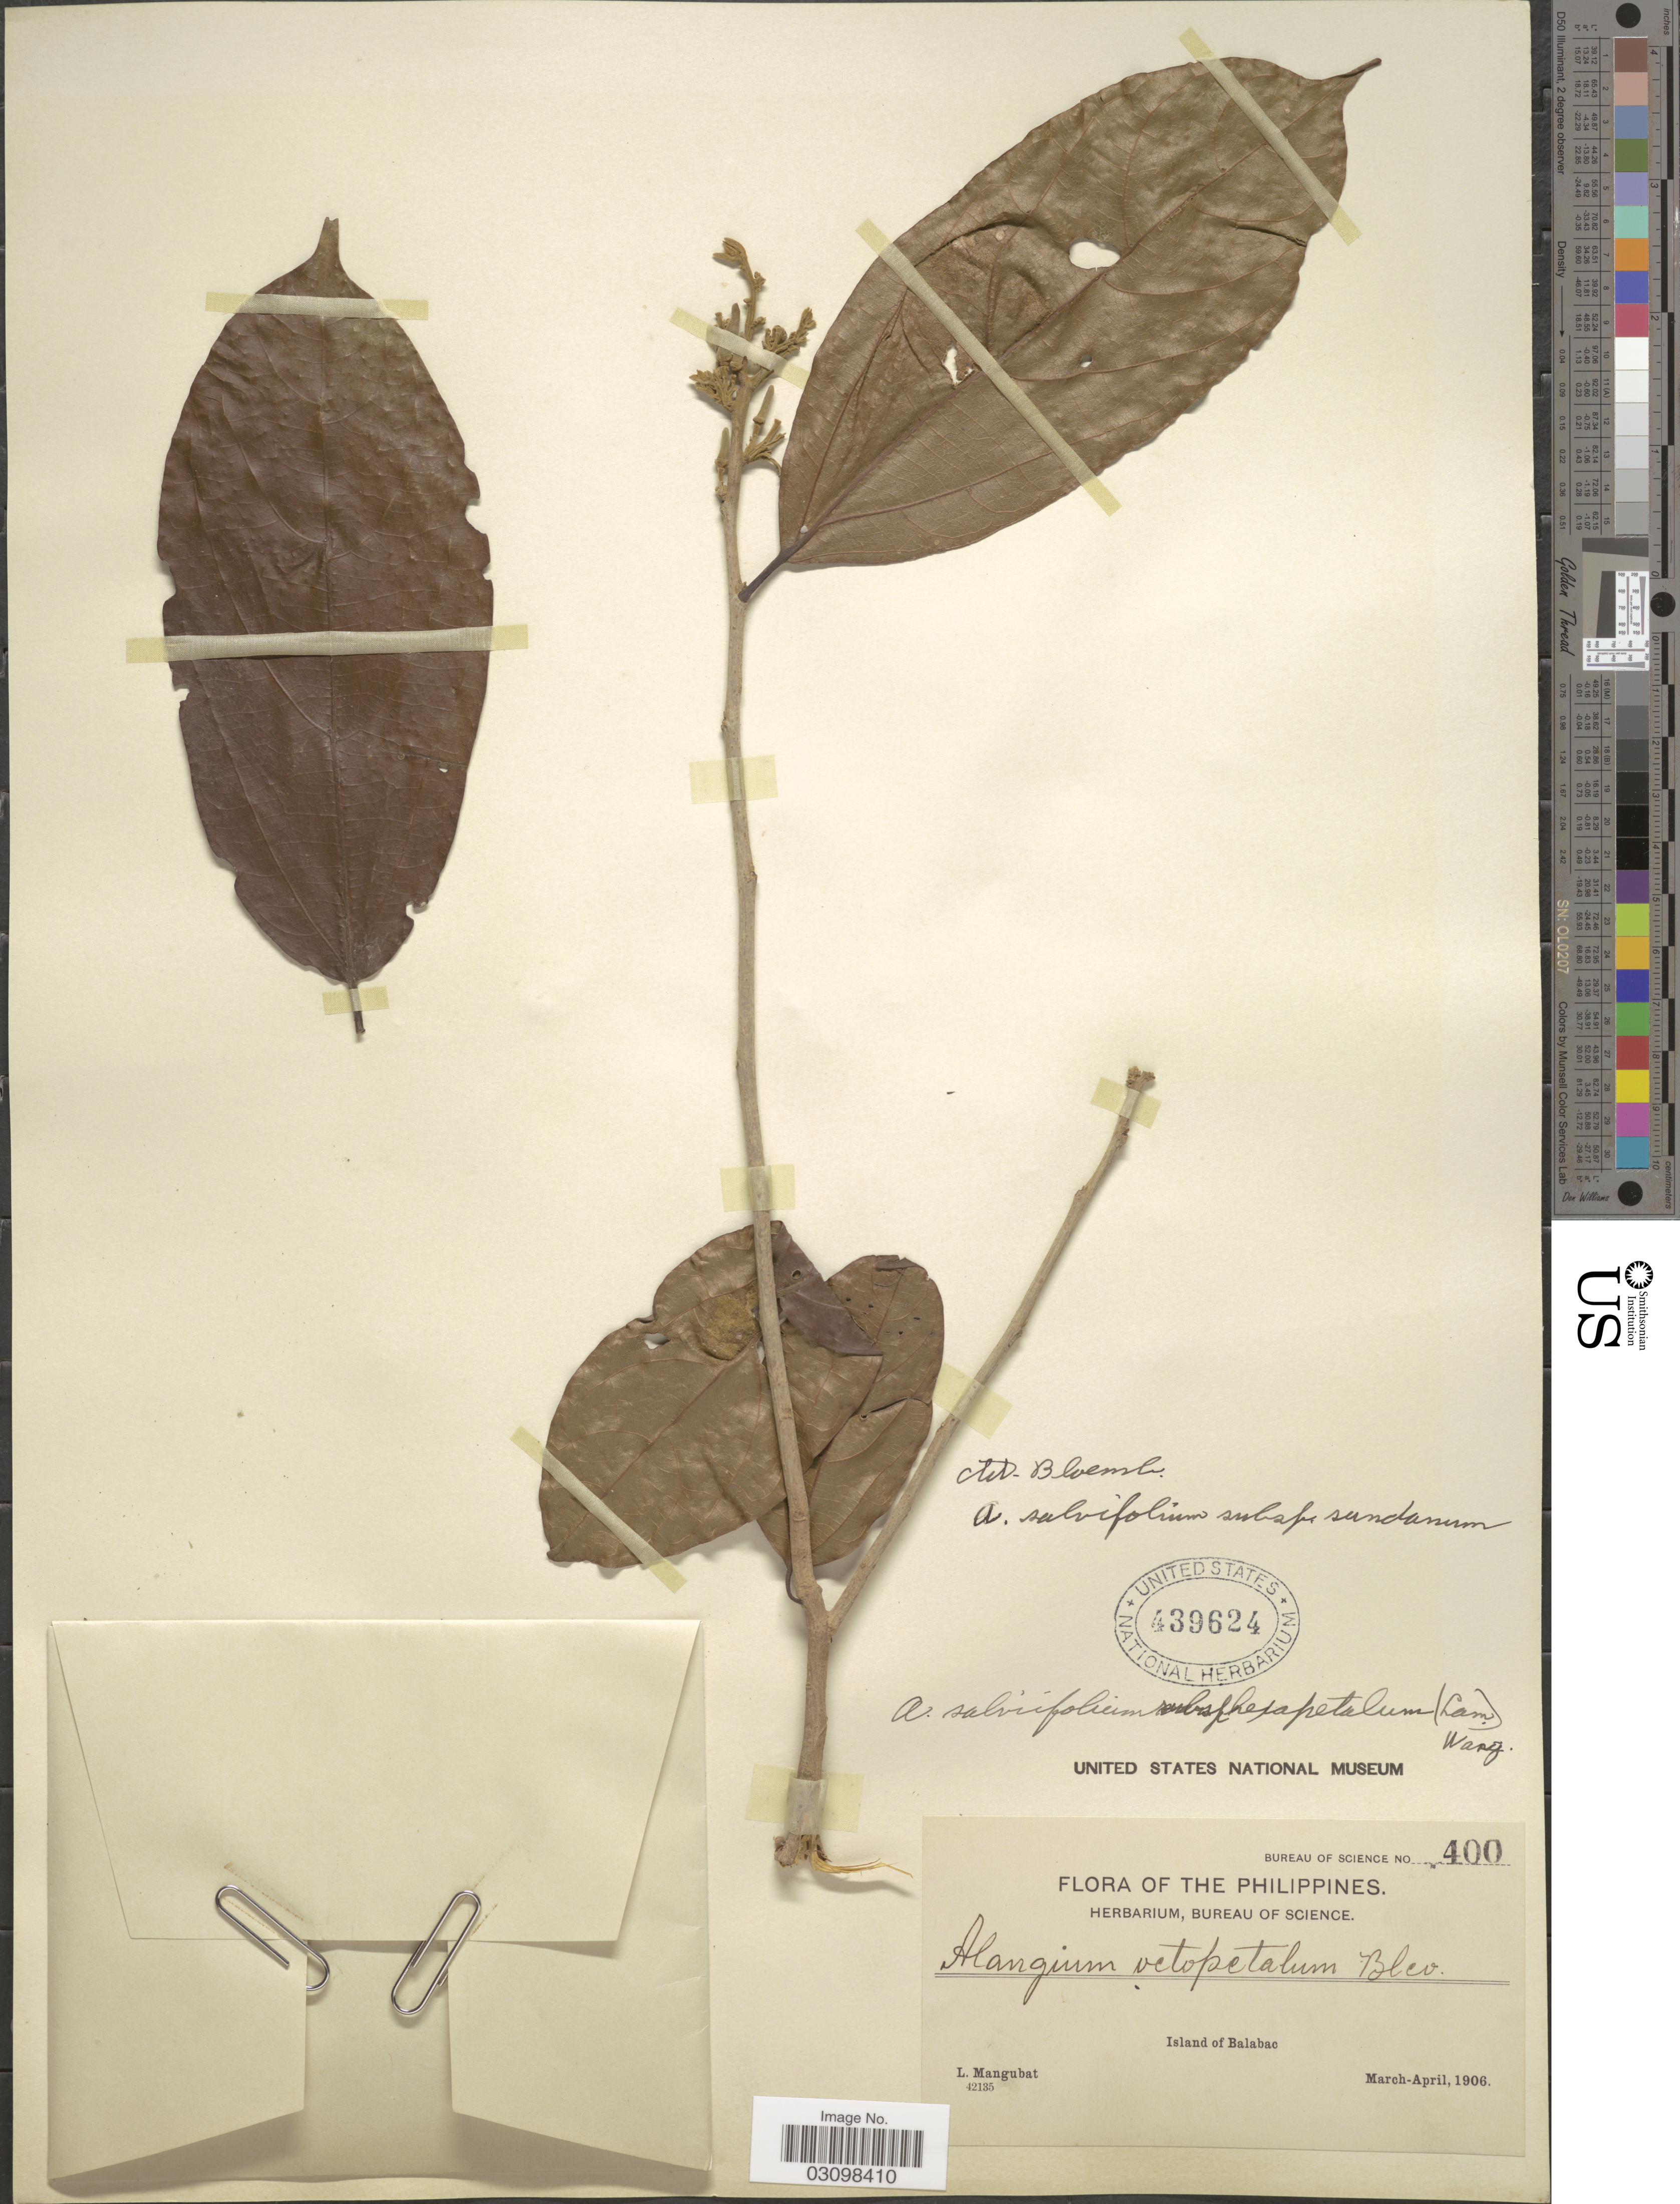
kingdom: Plantae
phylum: Tracheophyta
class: Magnoliopsida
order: Cornales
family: Cornaceae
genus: Alangium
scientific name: Alangium salviifolium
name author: (L. f.) Wangerin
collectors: L. Mangubat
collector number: Bureau of Science 400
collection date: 1906-03/1906-04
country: Philippines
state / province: Mimaropa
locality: Island of Balabac.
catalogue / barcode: US 439624